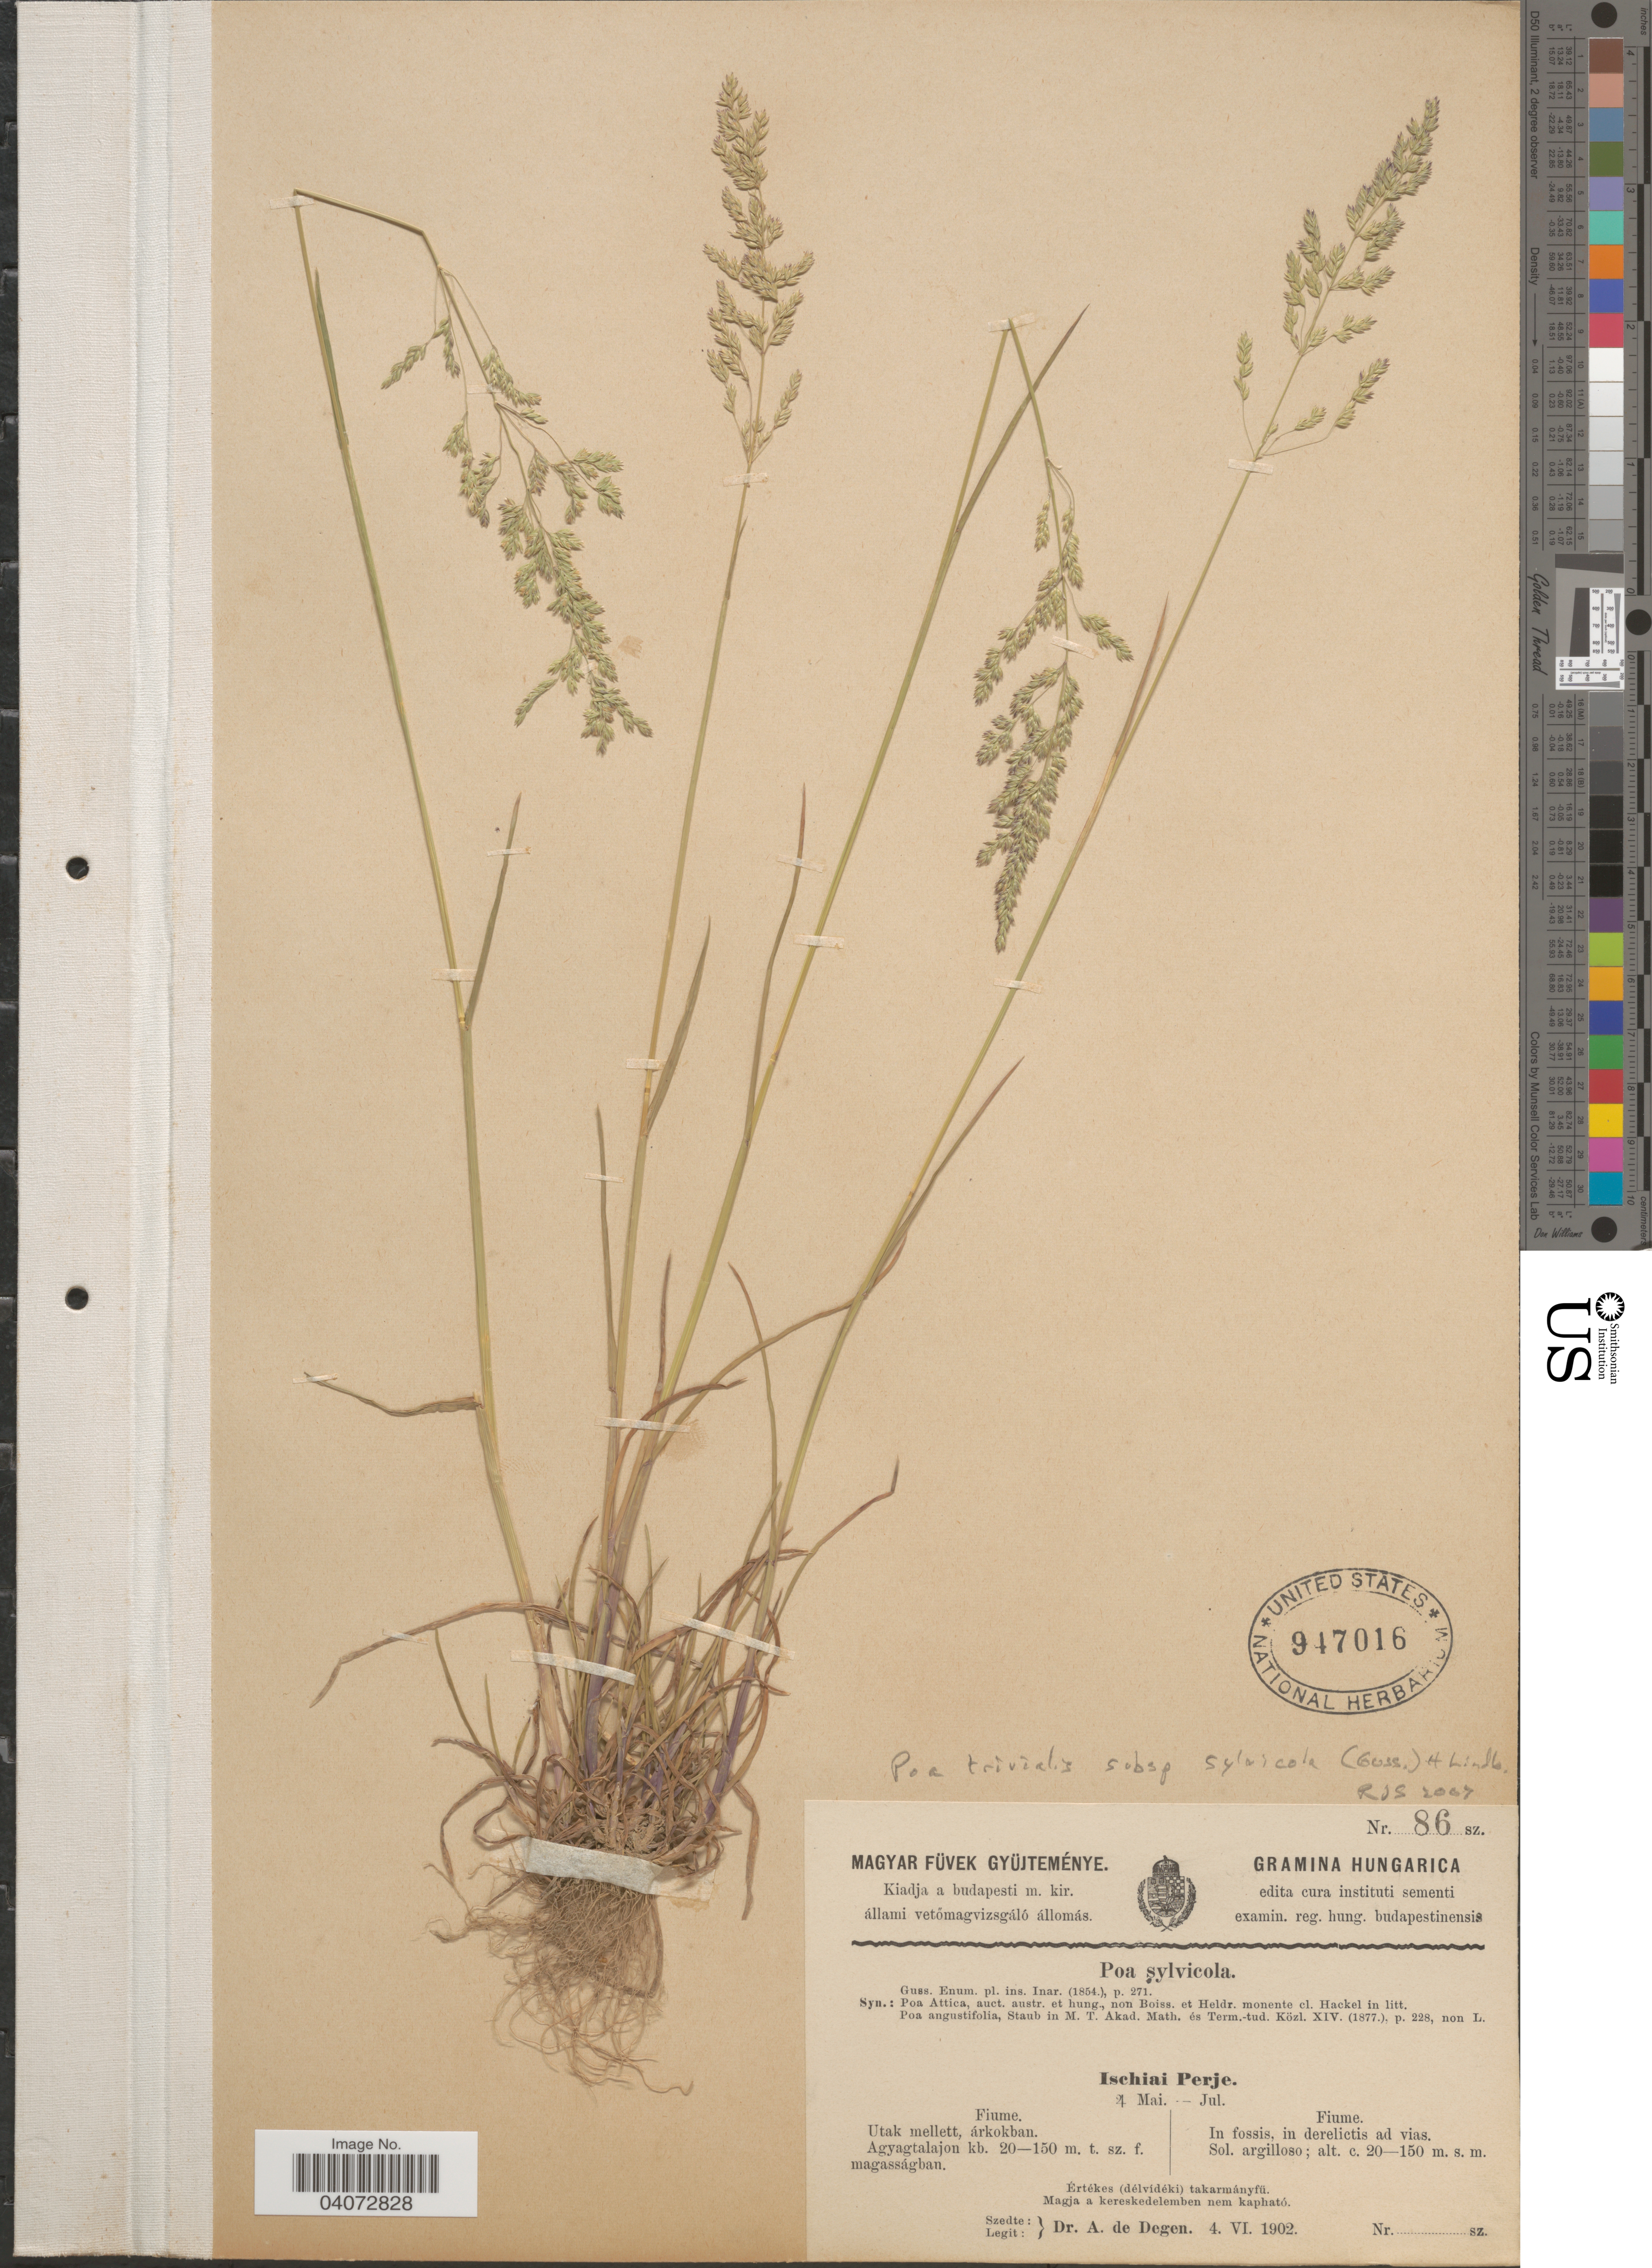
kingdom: Plantae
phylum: Tracheophyta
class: Liliopsida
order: Poales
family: Poaceae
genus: Poa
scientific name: Poa trivialis subsp. sylvicola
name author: (Gussone) H. Lindb.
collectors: A. Degen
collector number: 86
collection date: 1902-06-04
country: Hungary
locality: Fiume. In fossis, in derelictis ad vias.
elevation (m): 20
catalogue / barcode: US 947016